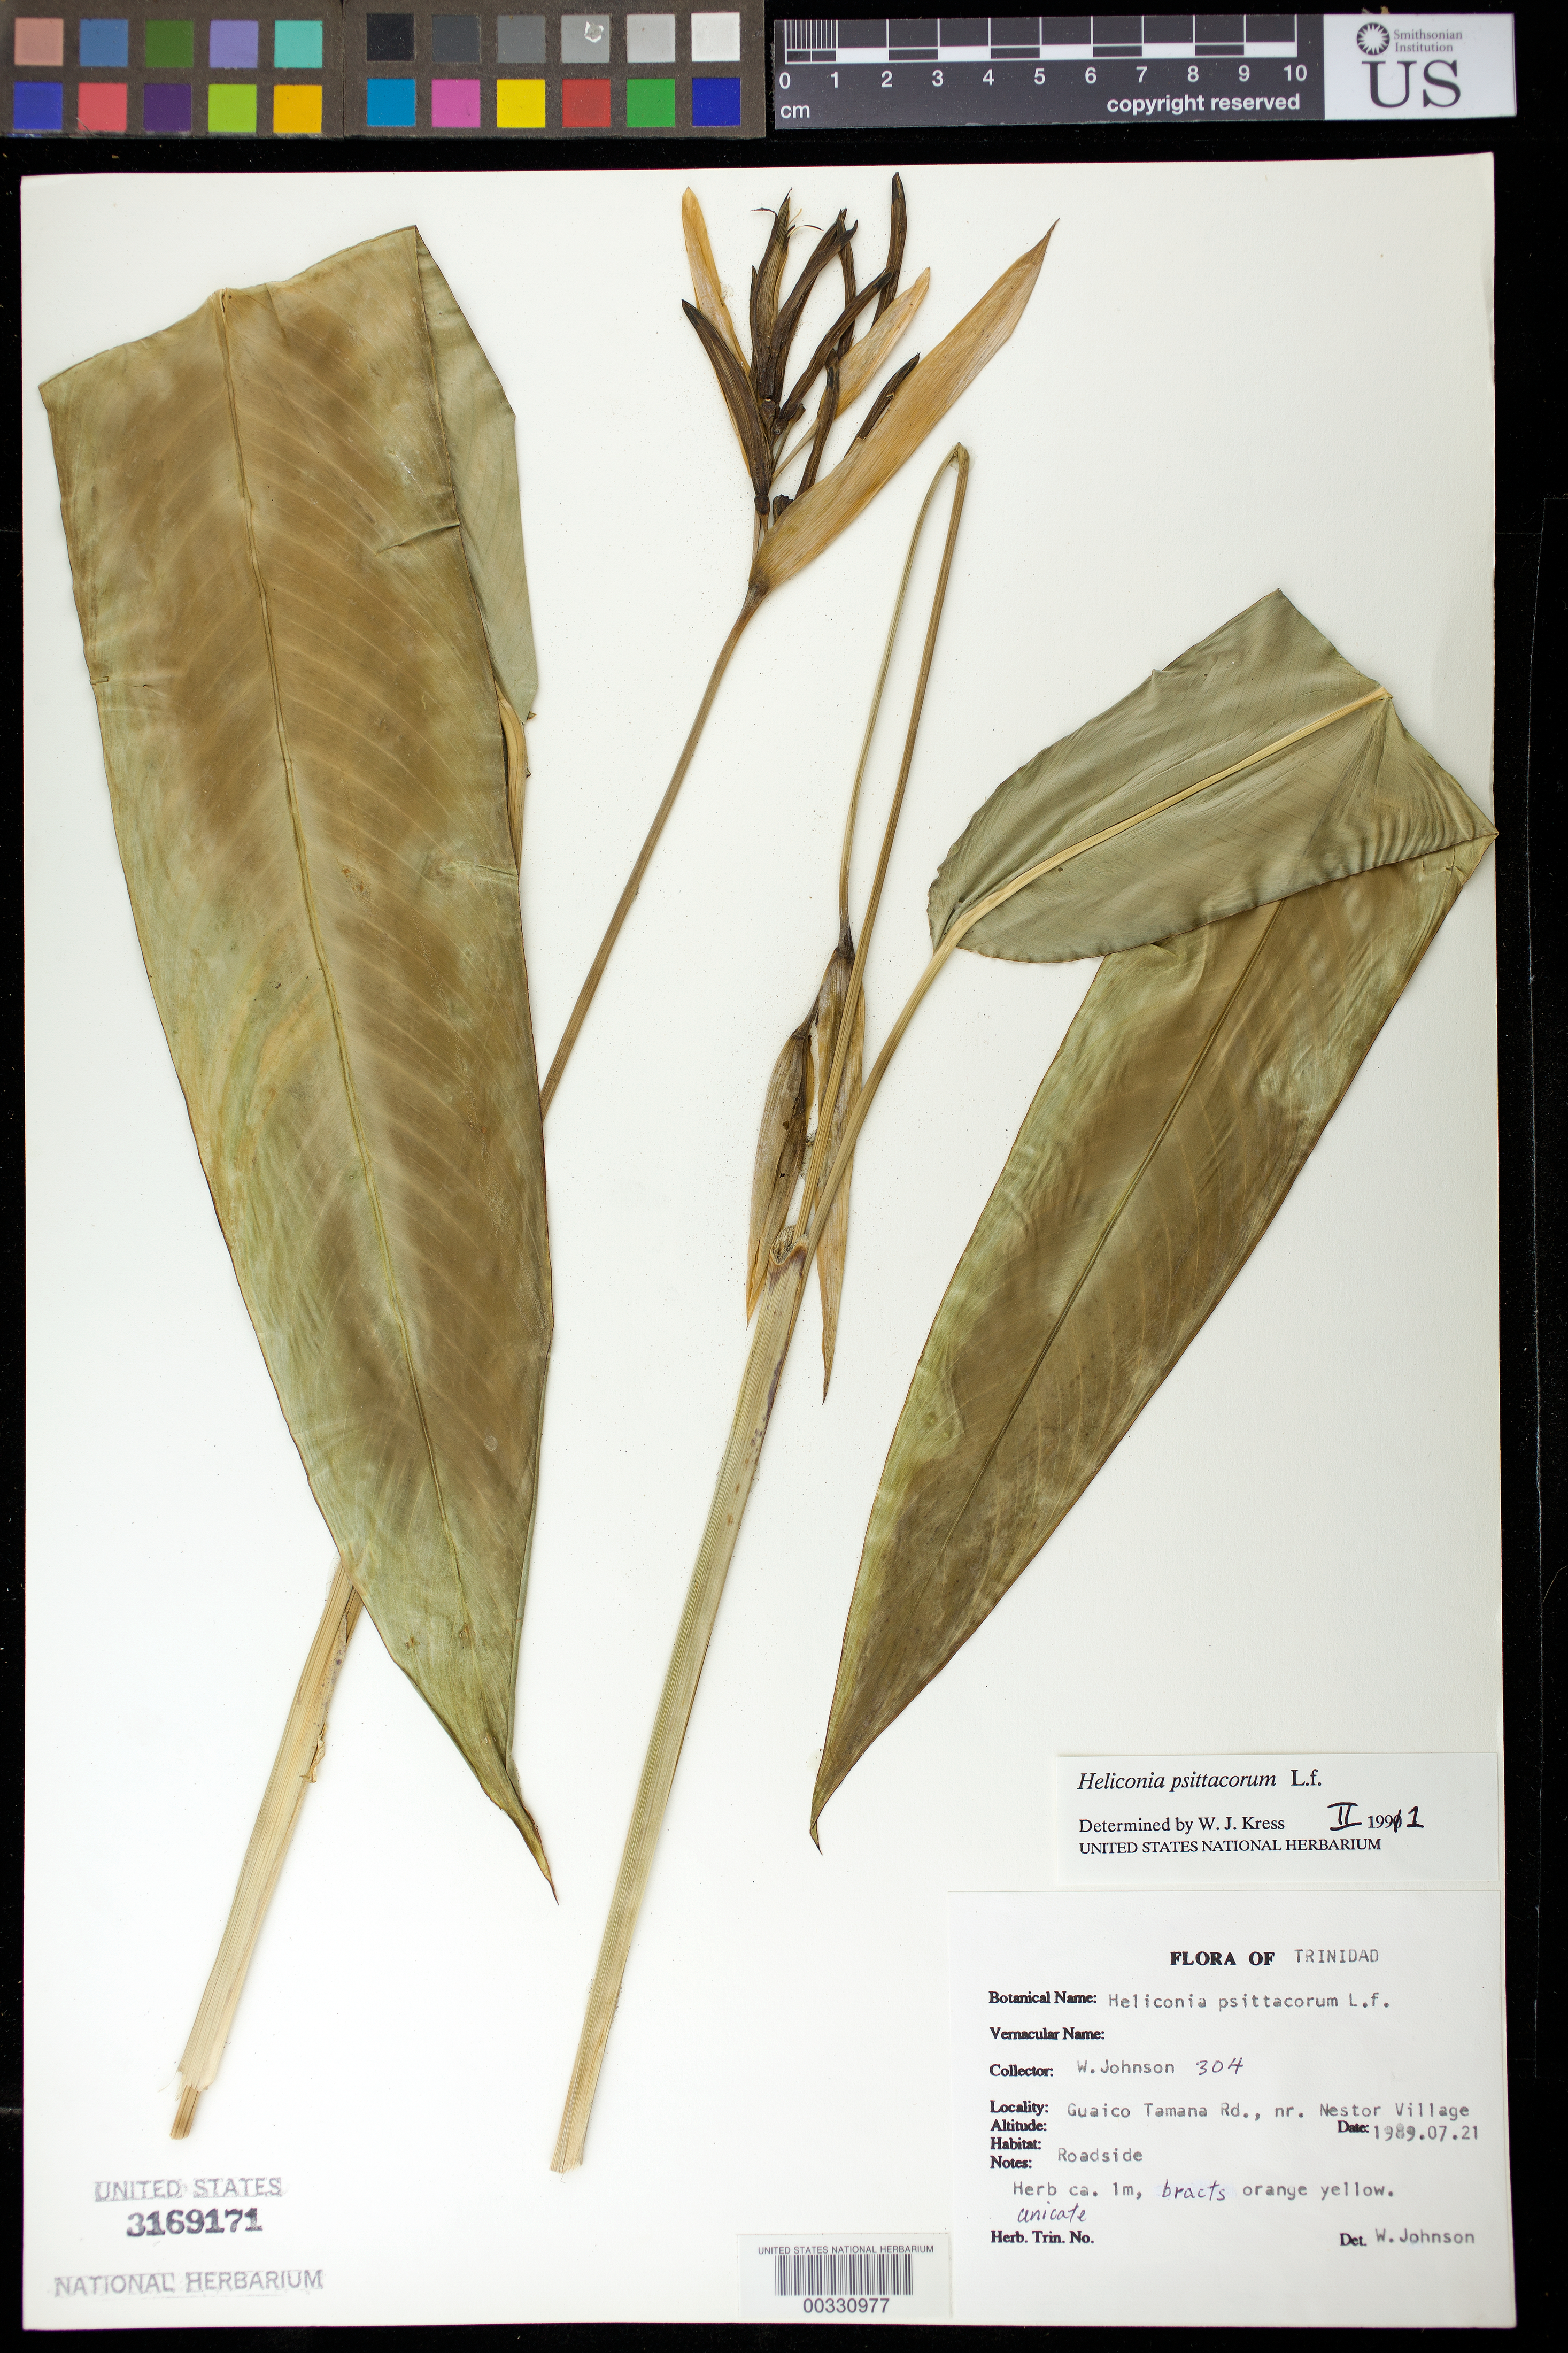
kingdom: Plantae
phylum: Tracheophyta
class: Liliopsida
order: Zingiberales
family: Heliconiaceae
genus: Heliconia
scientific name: Heliconia psittacorum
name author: L. f.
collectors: W. Johnson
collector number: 304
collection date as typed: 21 Jul 1989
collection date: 1989-07-21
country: Trinidad and Tobago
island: Trinidad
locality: Guaico tamana rd, nr. nestor village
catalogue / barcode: US 3169171